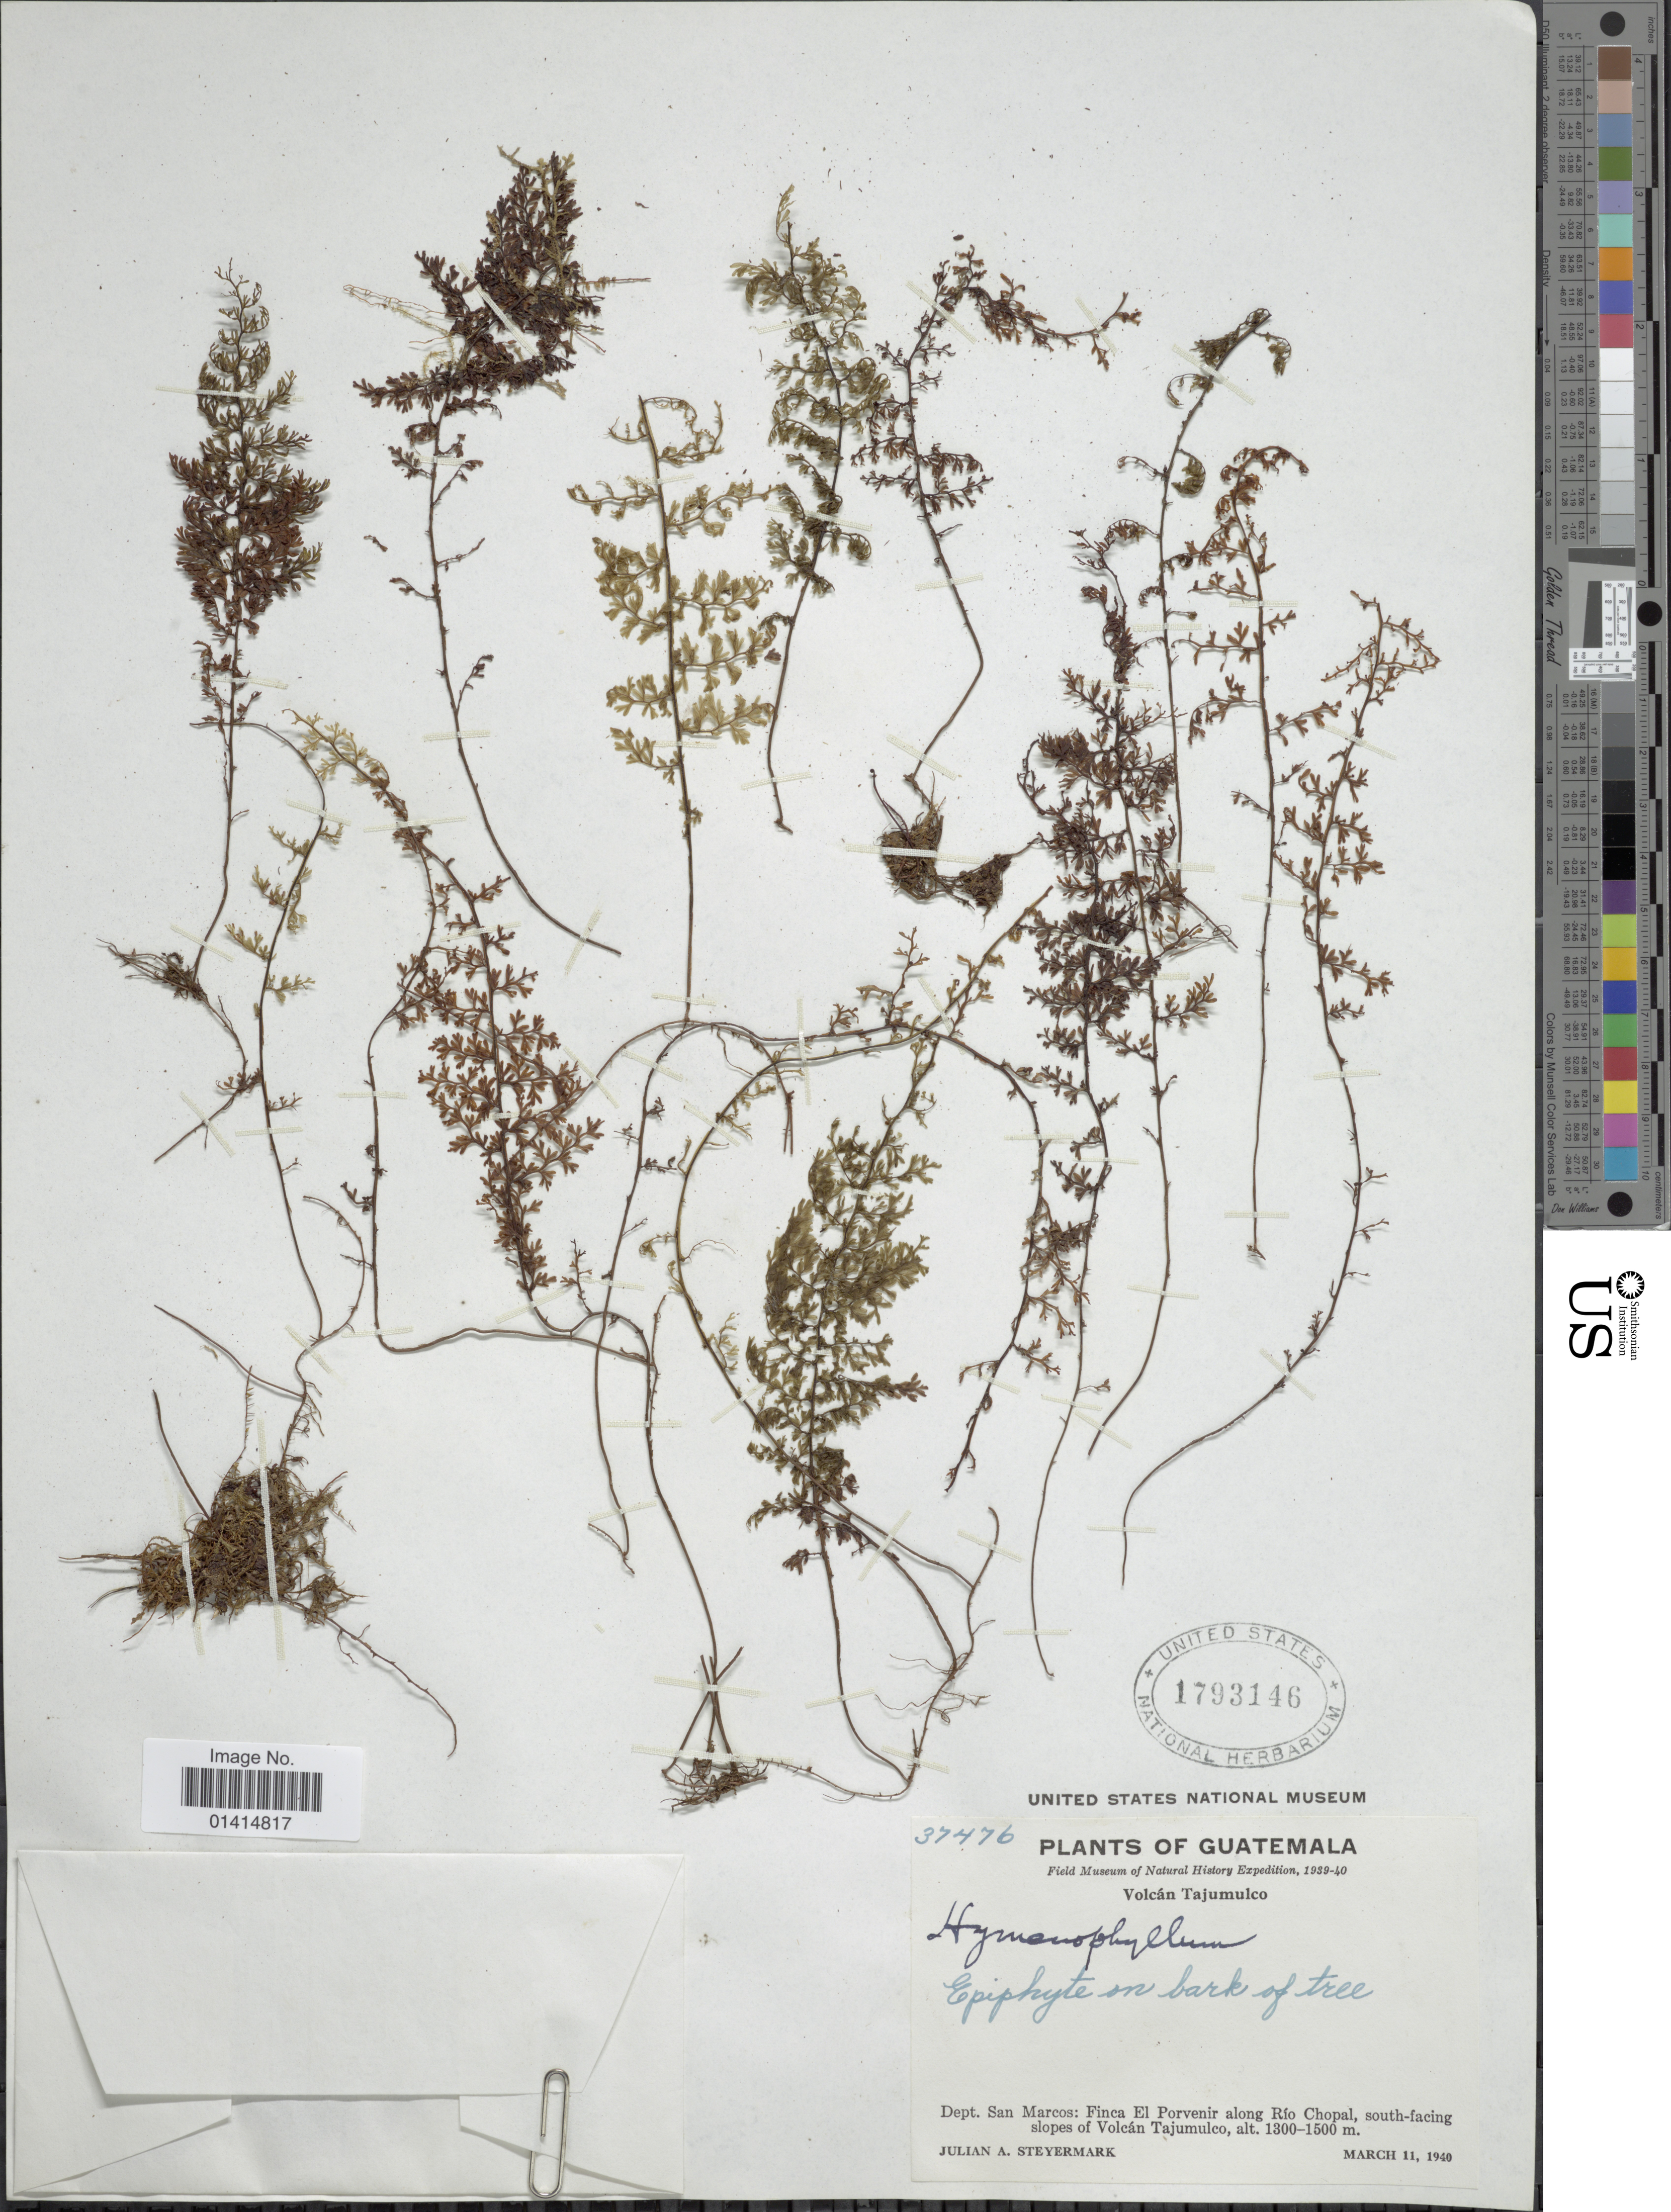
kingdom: Plantae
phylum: Tracheophyta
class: Polypodiopsida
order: Hymenophyllales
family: Hymenophyllaceae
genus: Hymenophyllum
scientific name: Hymenophyllum sp.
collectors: J. Steyermark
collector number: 37476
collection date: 1940-03-11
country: Guatemala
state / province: San Marcos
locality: Dept San Marcos: Finca El Porvenir along Río Chopal, south facing of Volcán Tajumulco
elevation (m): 1300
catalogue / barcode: US 1793146